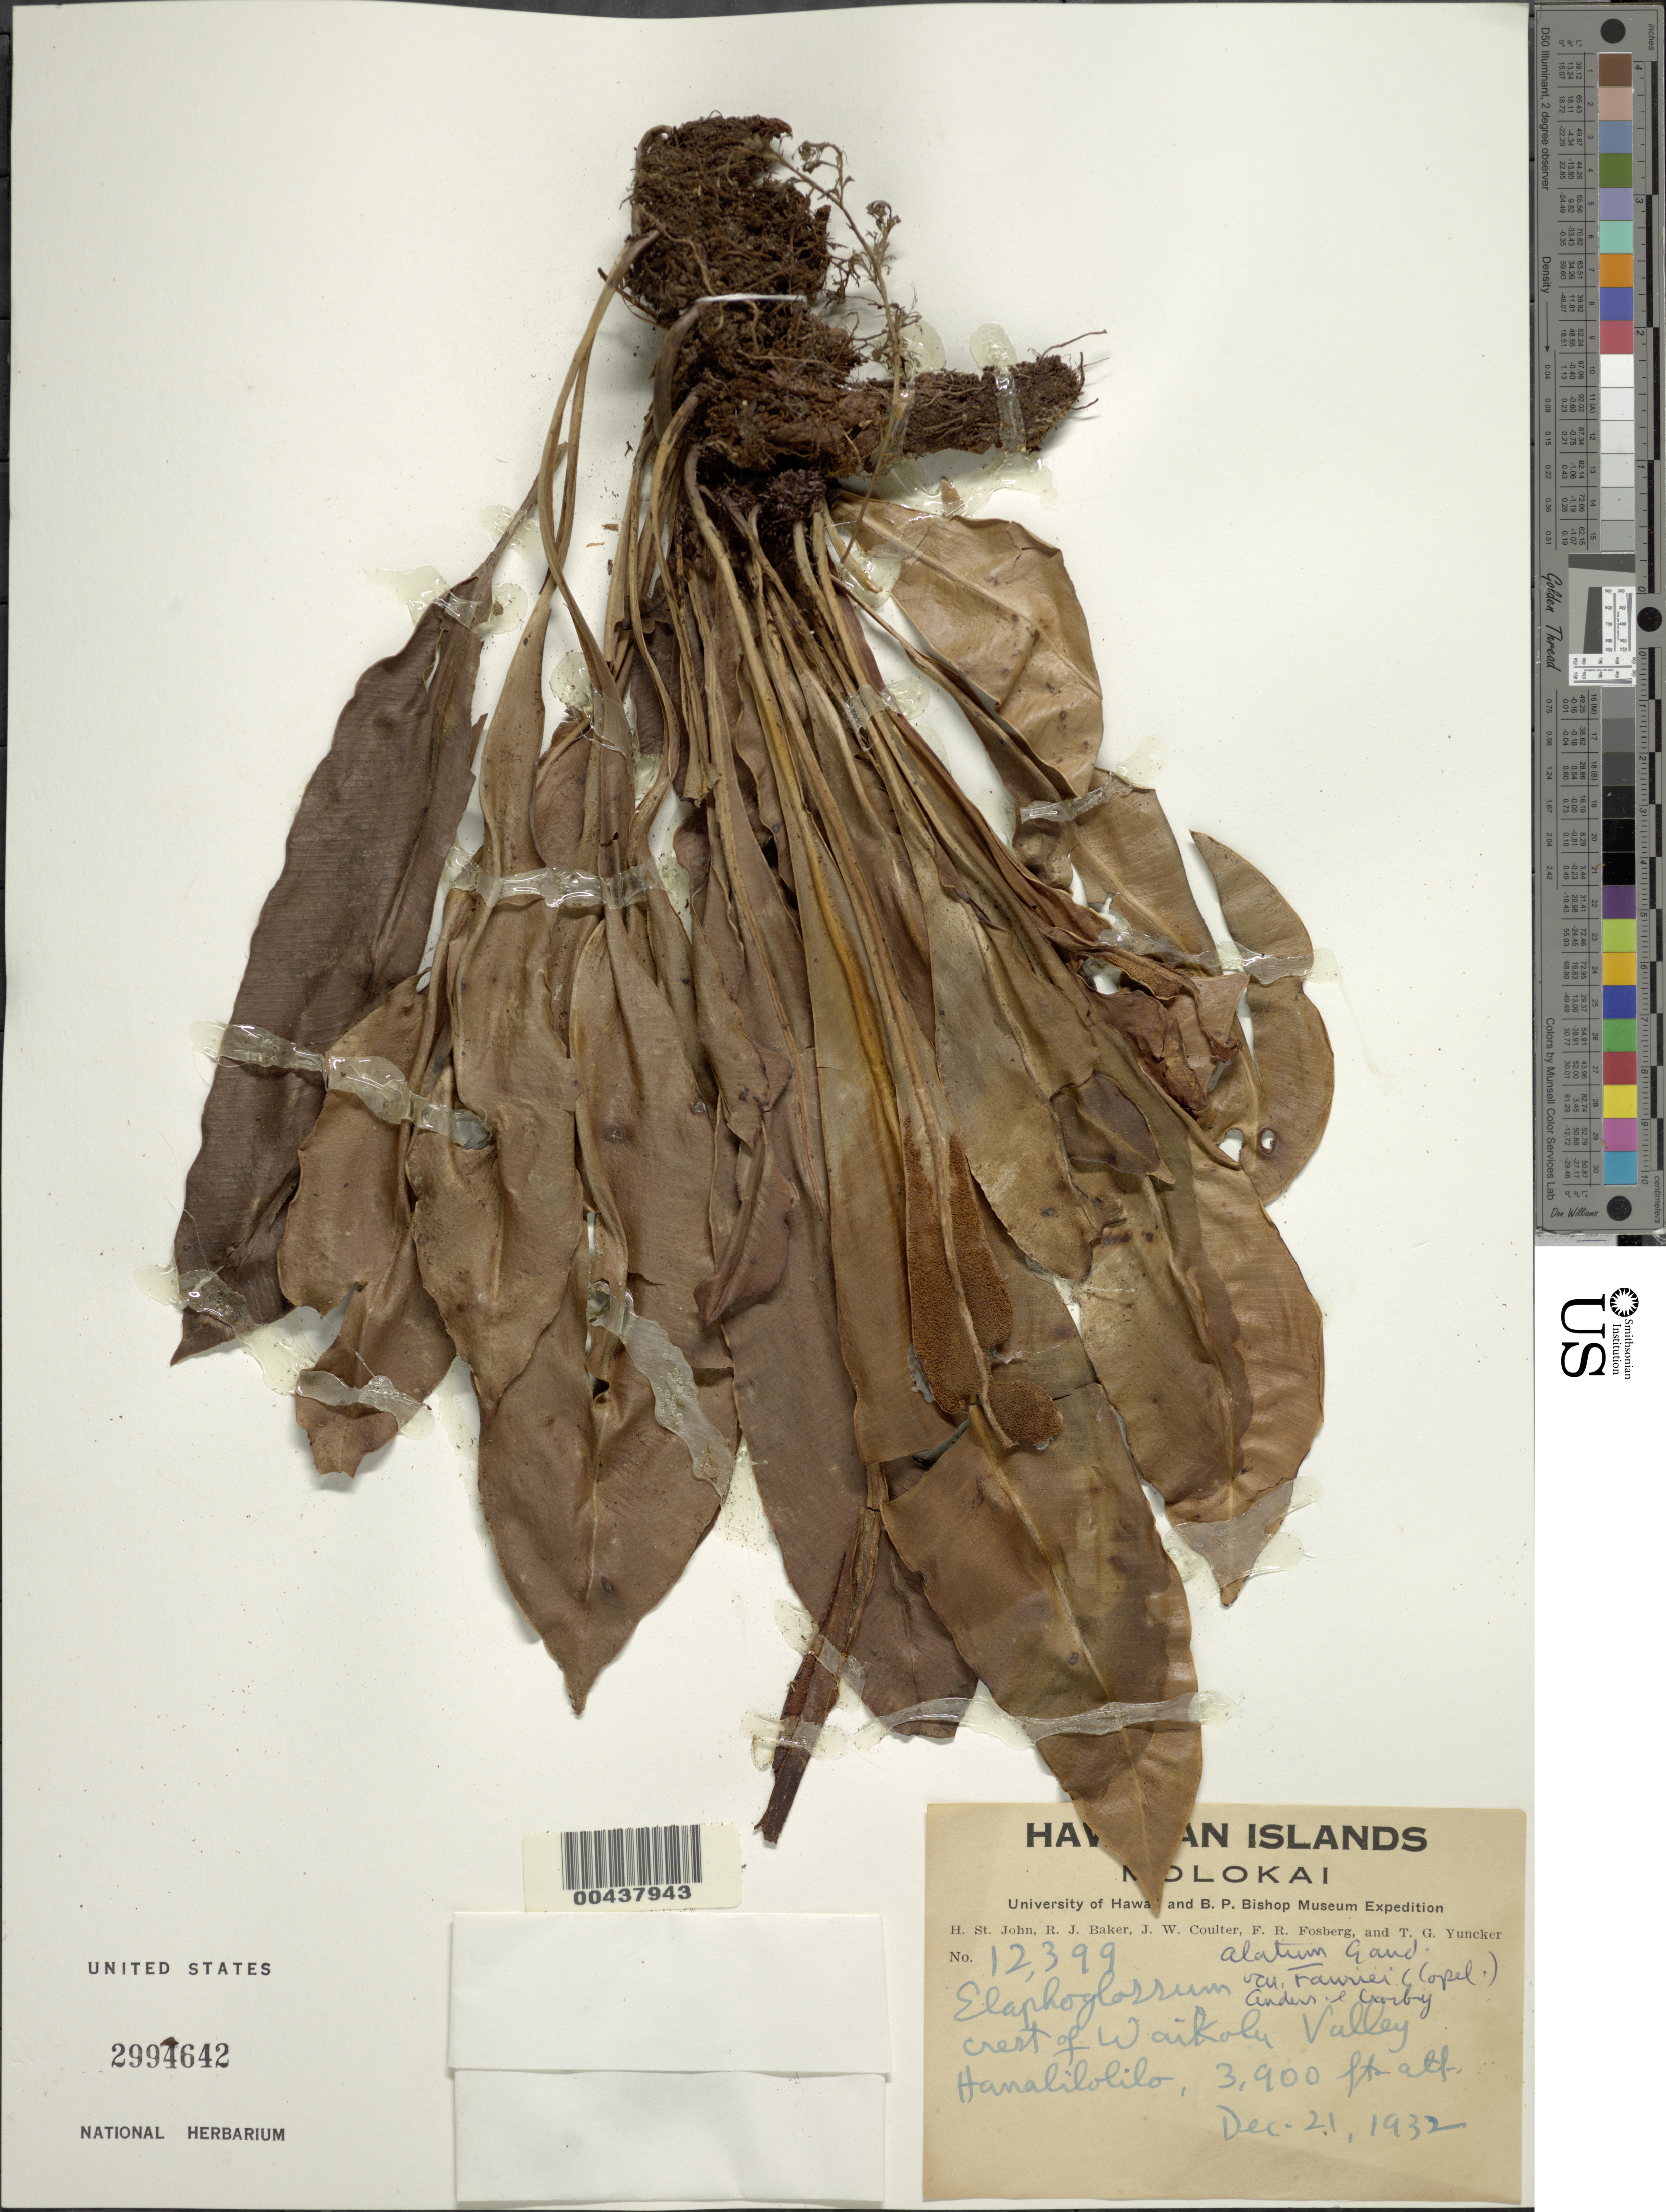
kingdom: Plantae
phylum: Tracheophyta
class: Polypodiopsida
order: Polypodiales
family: Dryopteridaceae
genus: Elaphoglossum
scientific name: Elaphoglossum alatum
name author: Gaudich.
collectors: H. St. John, R. J. Baker, J. W. Coulter & F. R. Fosberg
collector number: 12399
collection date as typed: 21 Dec 1932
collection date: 1932-12-21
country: United States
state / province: Hawaii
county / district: Maui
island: Moloka'i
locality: Crest of Waikolu Valley, Hanalilolilo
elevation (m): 1189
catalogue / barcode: US 2994642